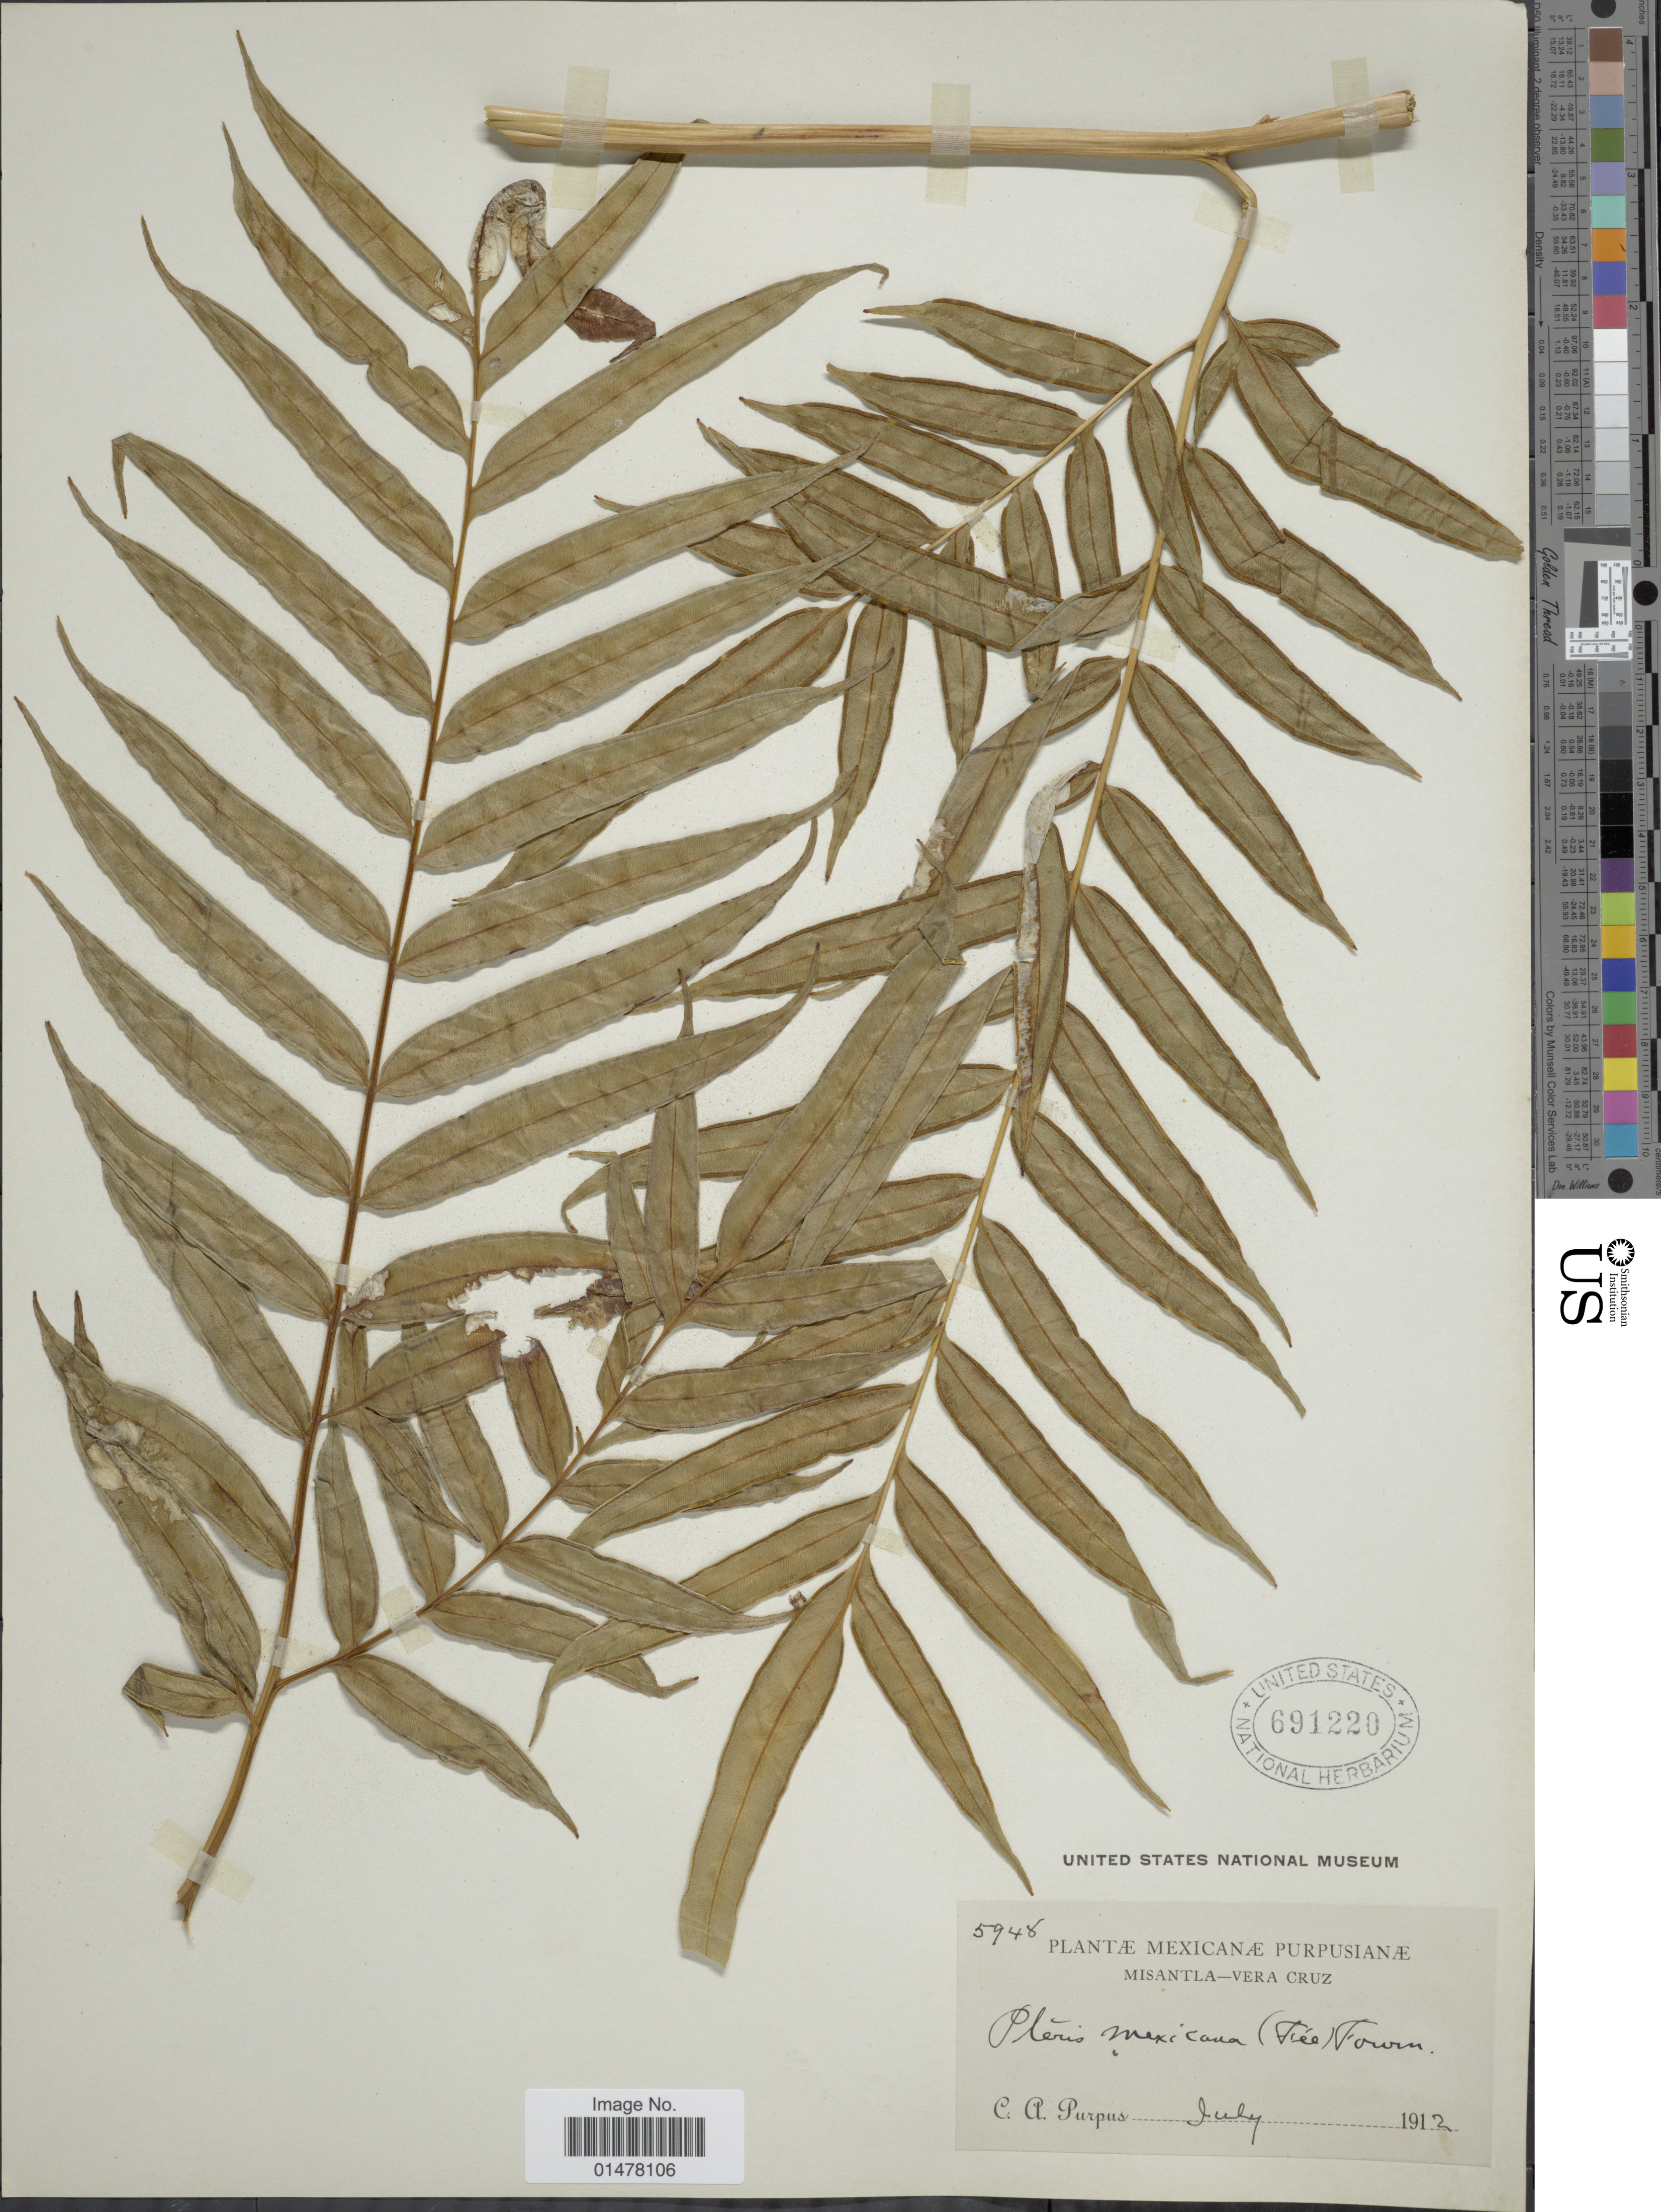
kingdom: Plantae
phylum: Tracheophyta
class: Polypodiopsida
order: Polypodiales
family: Pteridaceae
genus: Pteris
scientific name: Pteris pulchra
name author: Schltdl. & Cham.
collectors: C. A. Purpus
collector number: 5948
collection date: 1912-07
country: Mexico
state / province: Veracruz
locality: Misantla-Vera Cruz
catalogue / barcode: US 691220